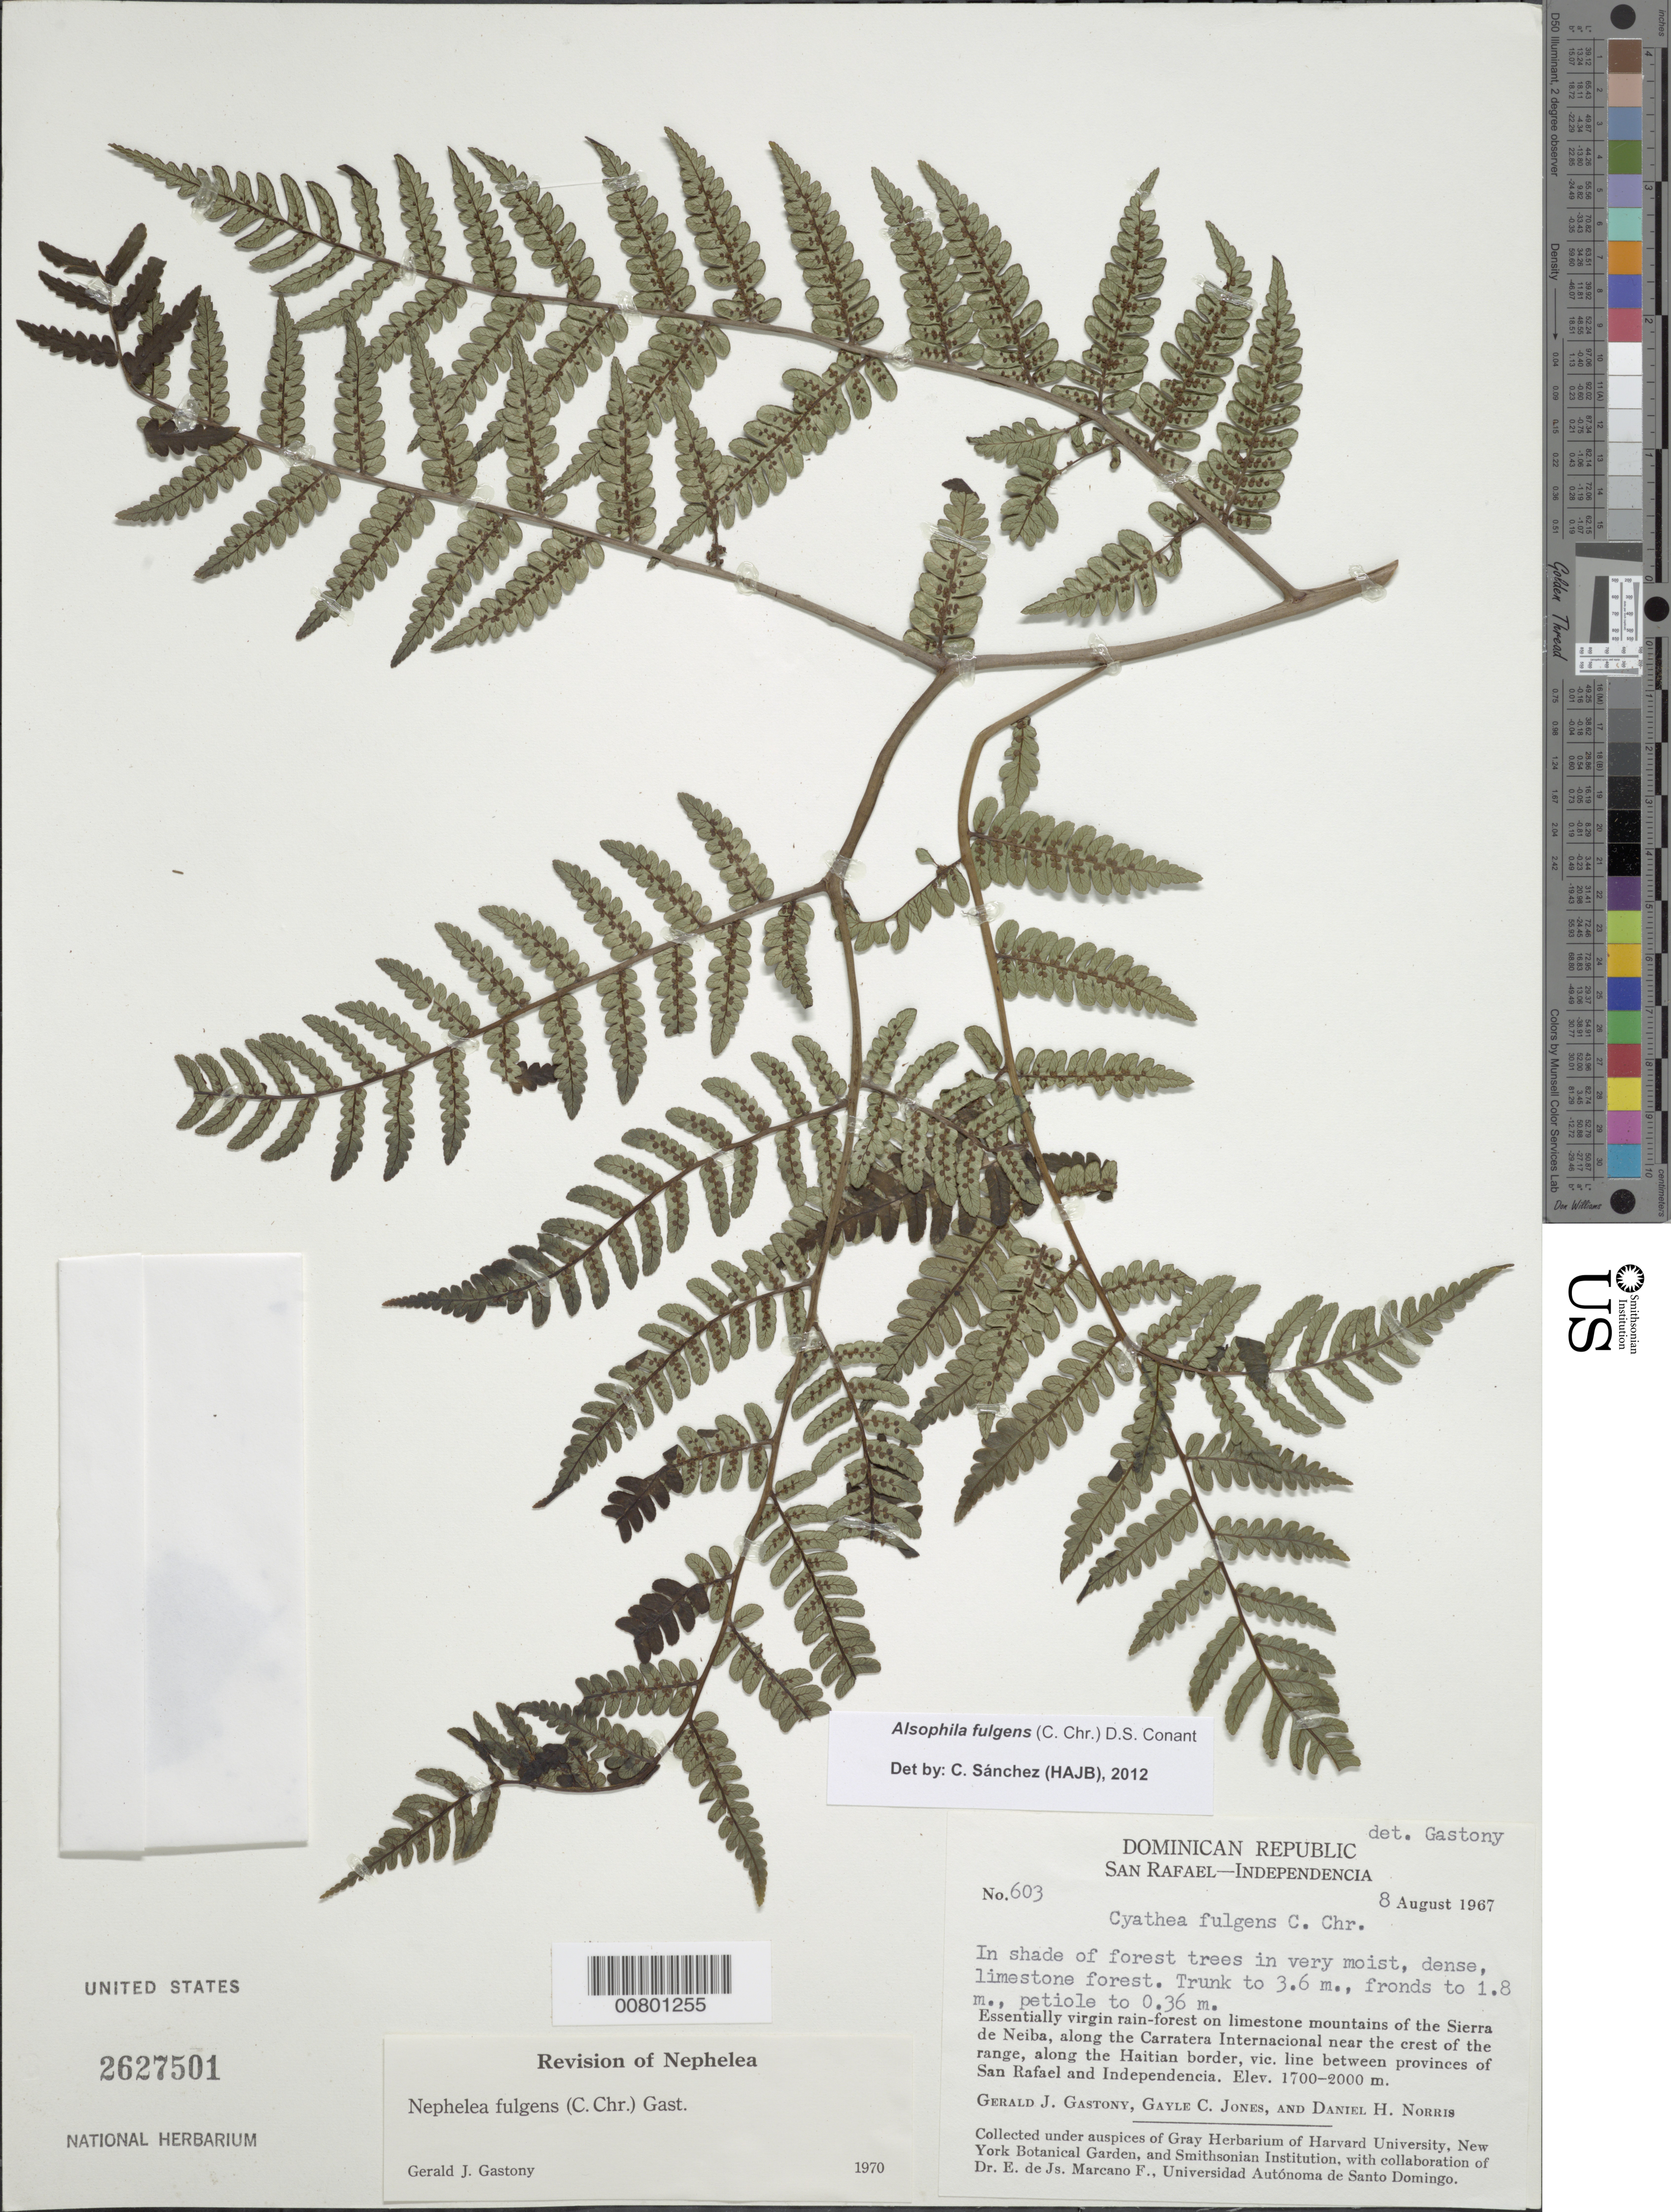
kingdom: Plantae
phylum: Tracheophyta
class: Polypodiopsida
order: Cyatheales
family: Cyatheaceae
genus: Alsophila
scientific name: Alsophila fulgens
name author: (C. Chr.) D.S. Conant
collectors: G. Gastony, G. C. Jones & D. H. Norris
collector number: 603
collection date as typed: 08 Aug 1967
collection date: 1967-08-08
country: Dominican Republic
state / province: Independencia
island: Hispaniola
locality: San Rafael-Independencia; Sierra de Neiba, Carratera Internacional, along haitian border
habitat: Essentially virgin rainforest on limestone mountains; in shade of forest trees in very moist, dense, limestone forest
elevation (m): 1700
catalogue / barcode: US 2627501